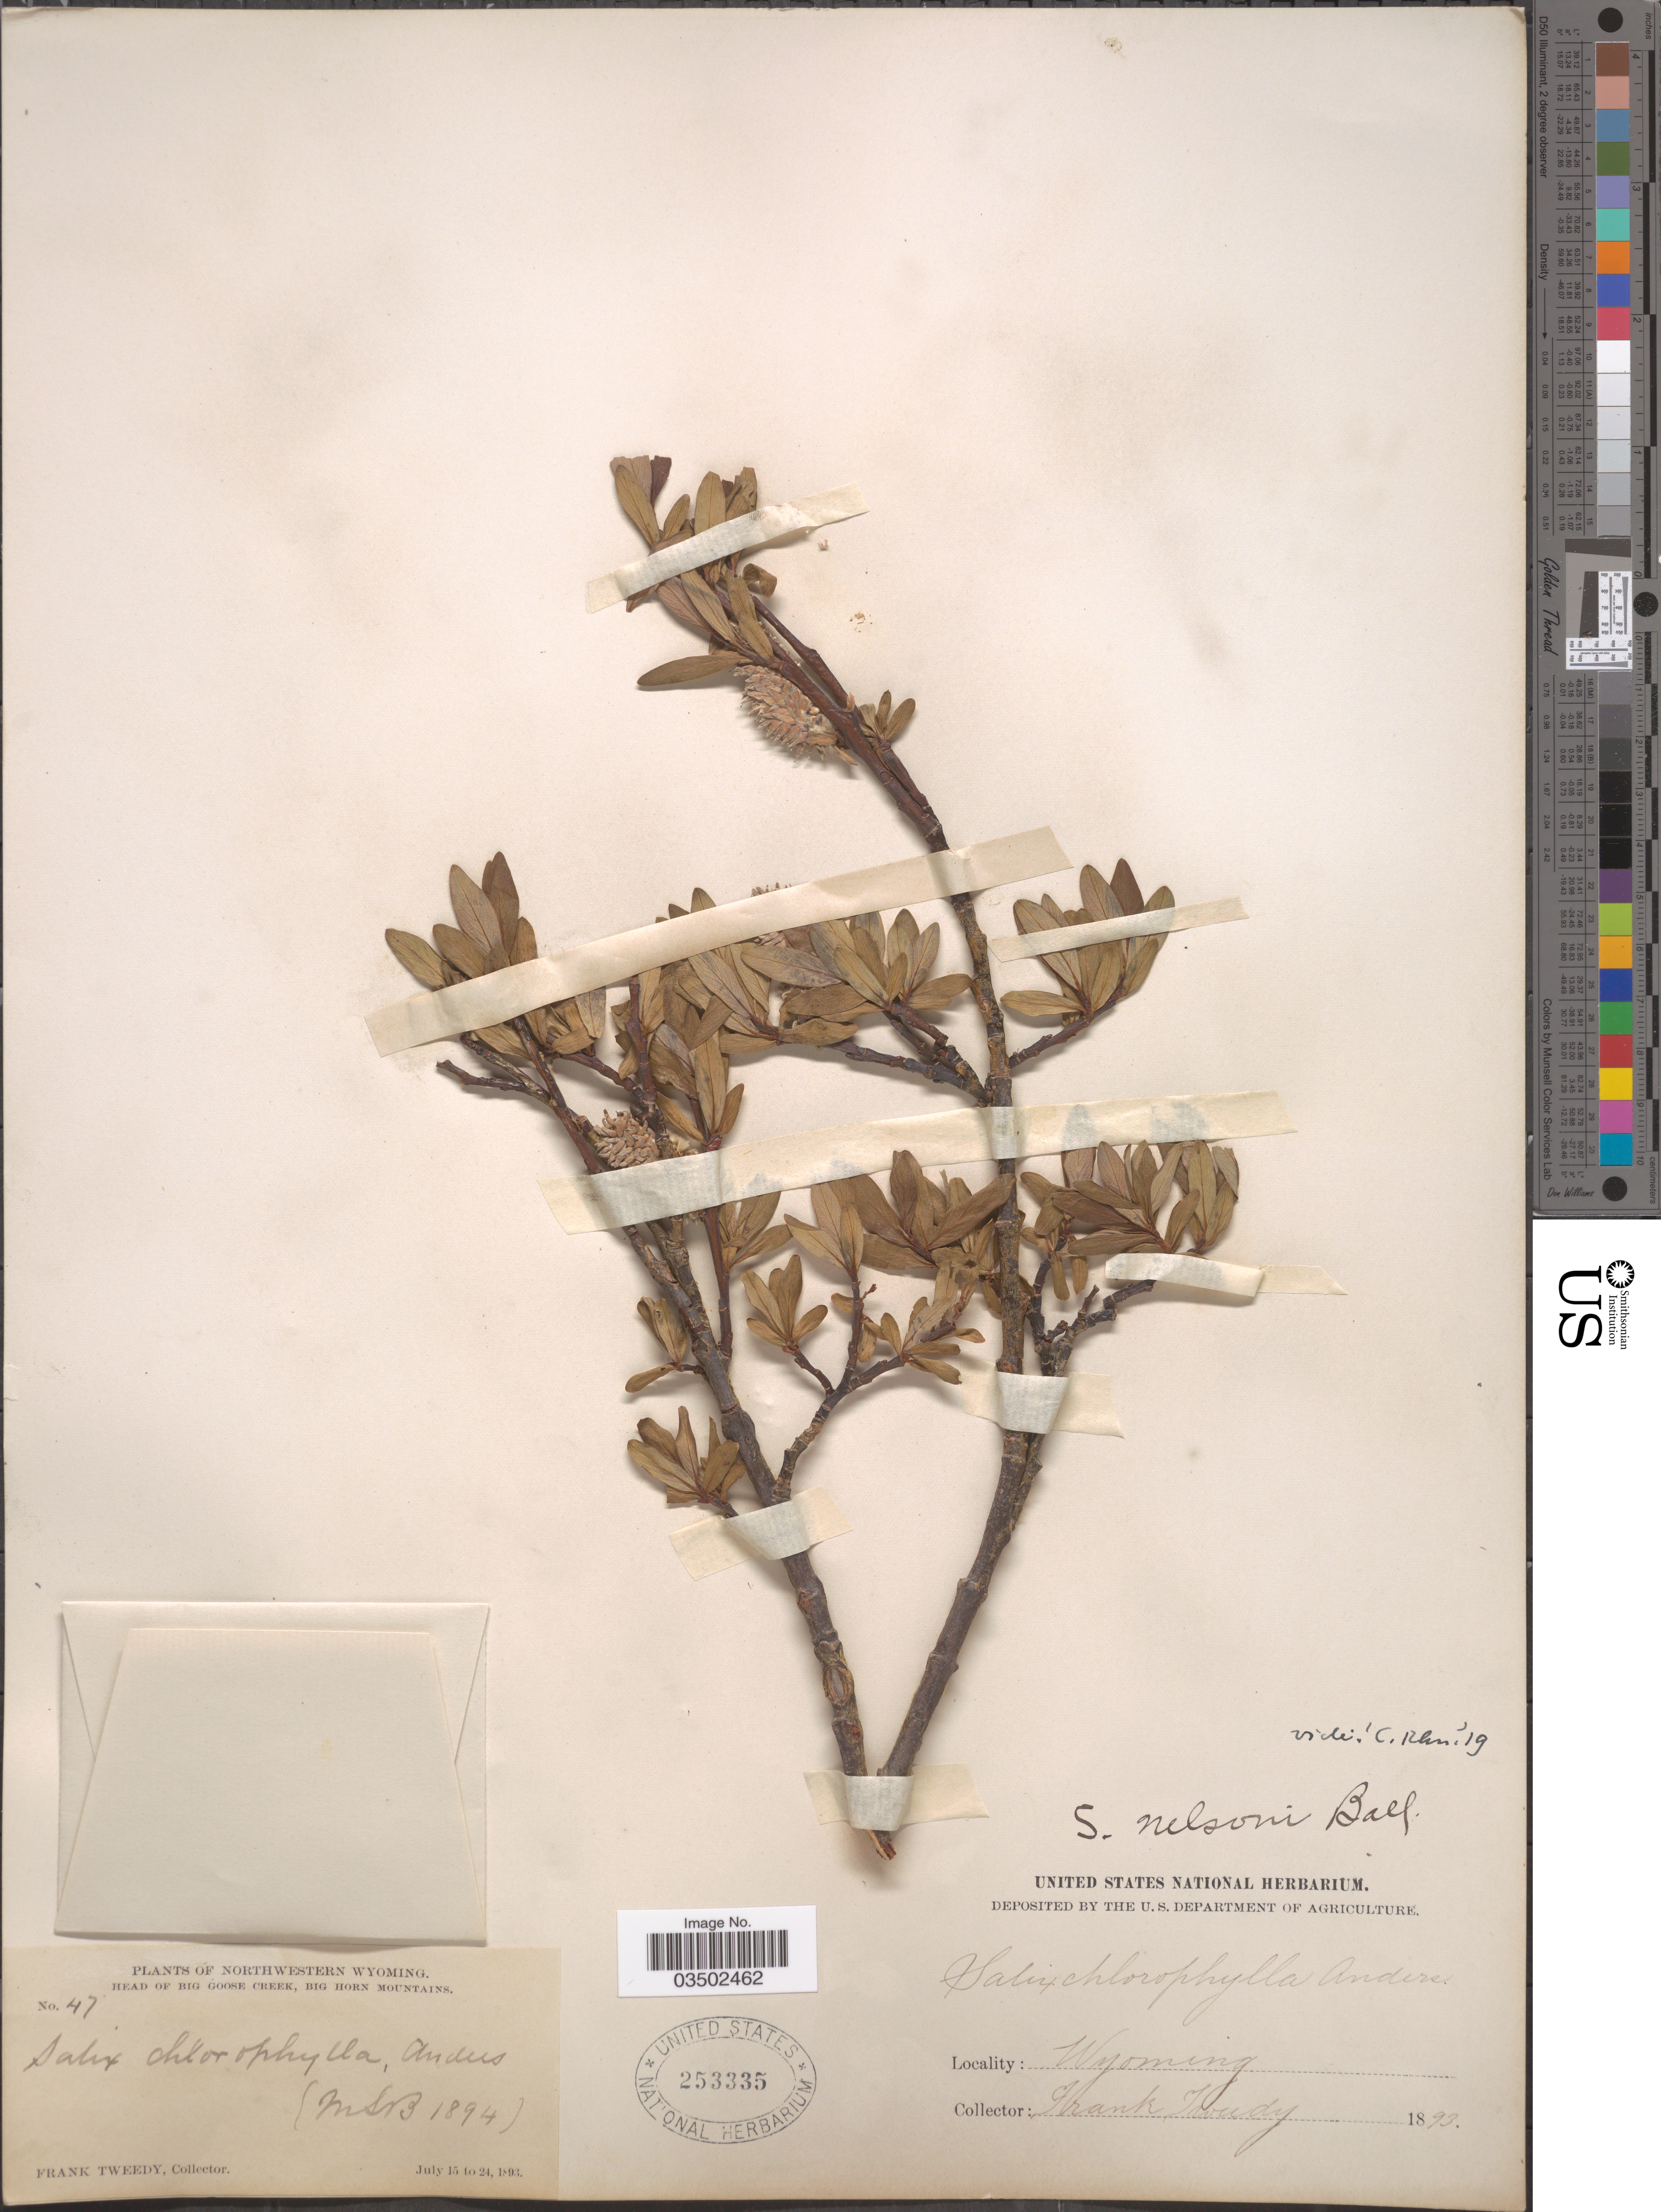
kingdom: Plantae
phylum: Tracheophyta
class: Magnoliopsida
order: Malpighiales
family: Salicaceae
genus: Salix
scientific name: Salix planifolia var. nelsonii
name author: (C.R. Ball) C.R. Ball ex E.C. Sm. bis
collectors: F. Tweedy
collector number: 47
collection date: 1893-07-15/1893-07-24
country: United States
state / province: Wyoming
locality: Northwestern Wyoming. Head of Big Goose Creek, Big Horn Mountains.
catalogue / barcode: US 253335